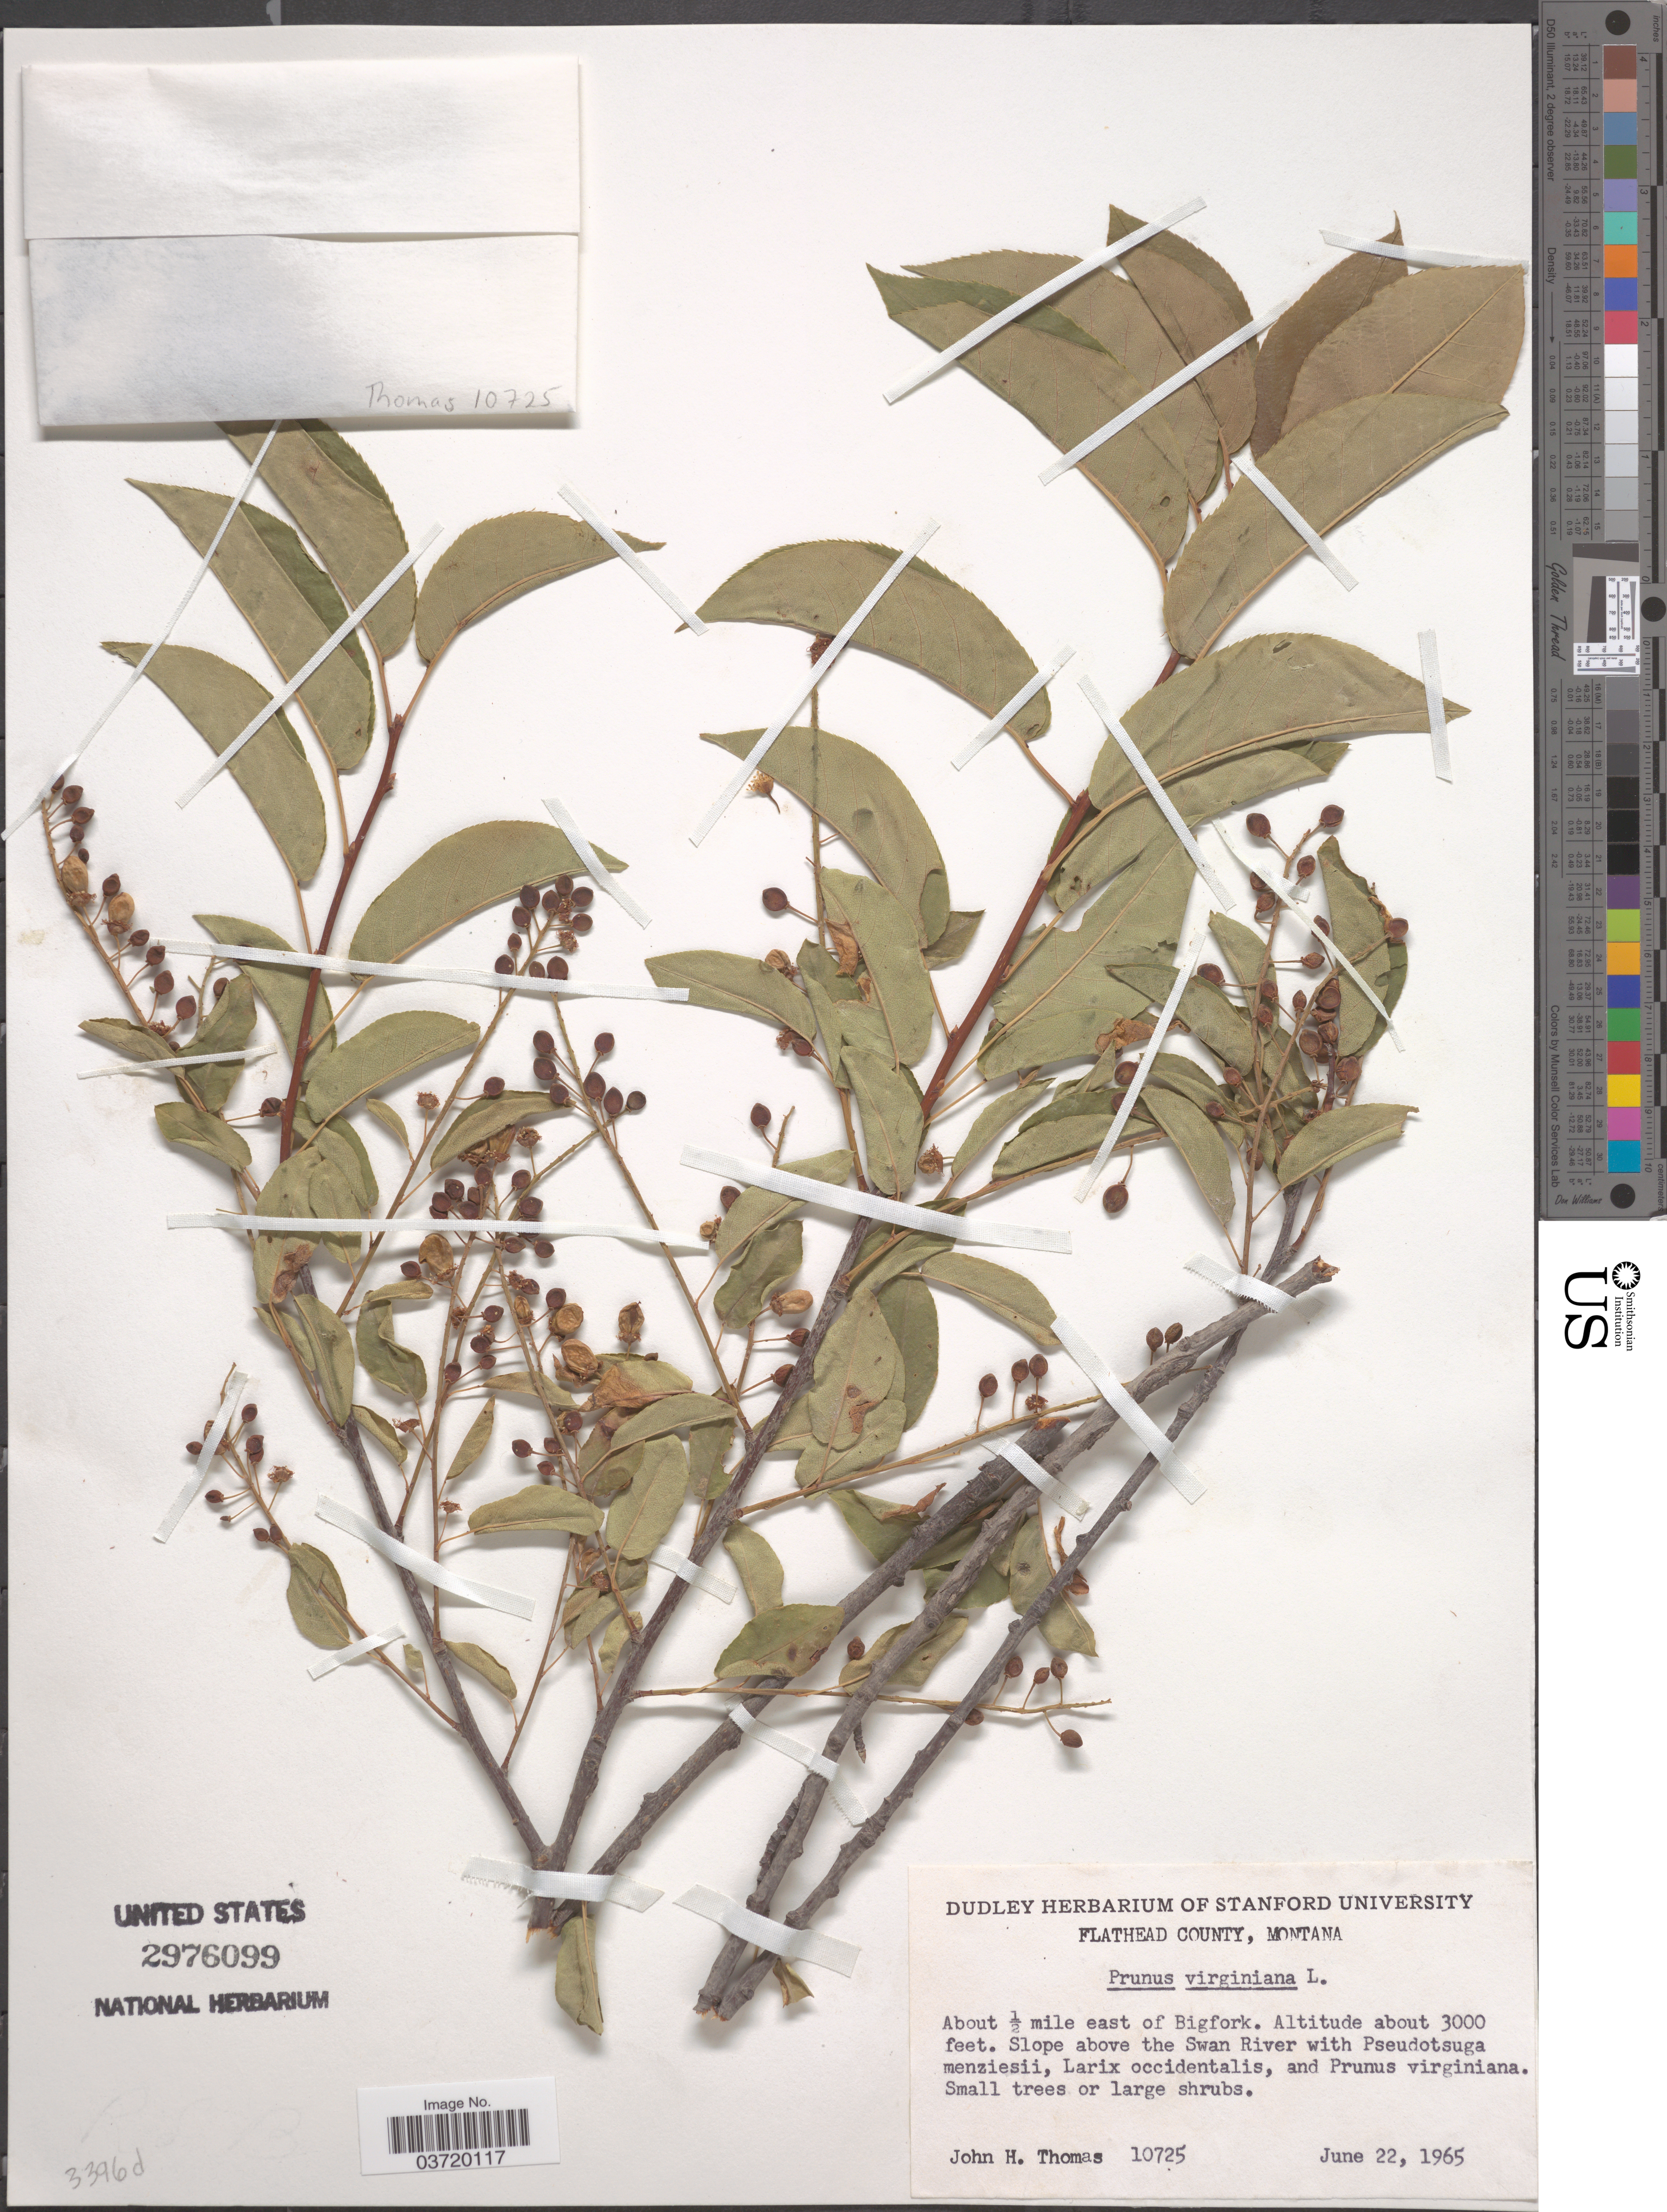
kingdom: Plantae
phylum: Tracheophyta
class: Magnoliopsida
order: Rosales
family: Rosaceae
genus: Prunus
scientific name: Prunus virginiana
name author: L.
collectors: J. H. Thomas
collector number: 10725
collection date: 1965-06-22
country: United States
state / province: Montana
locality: Flathead County. About ½ mile east of Bigfork. Above the Swan River.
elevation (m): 914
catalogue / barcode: US 2976099